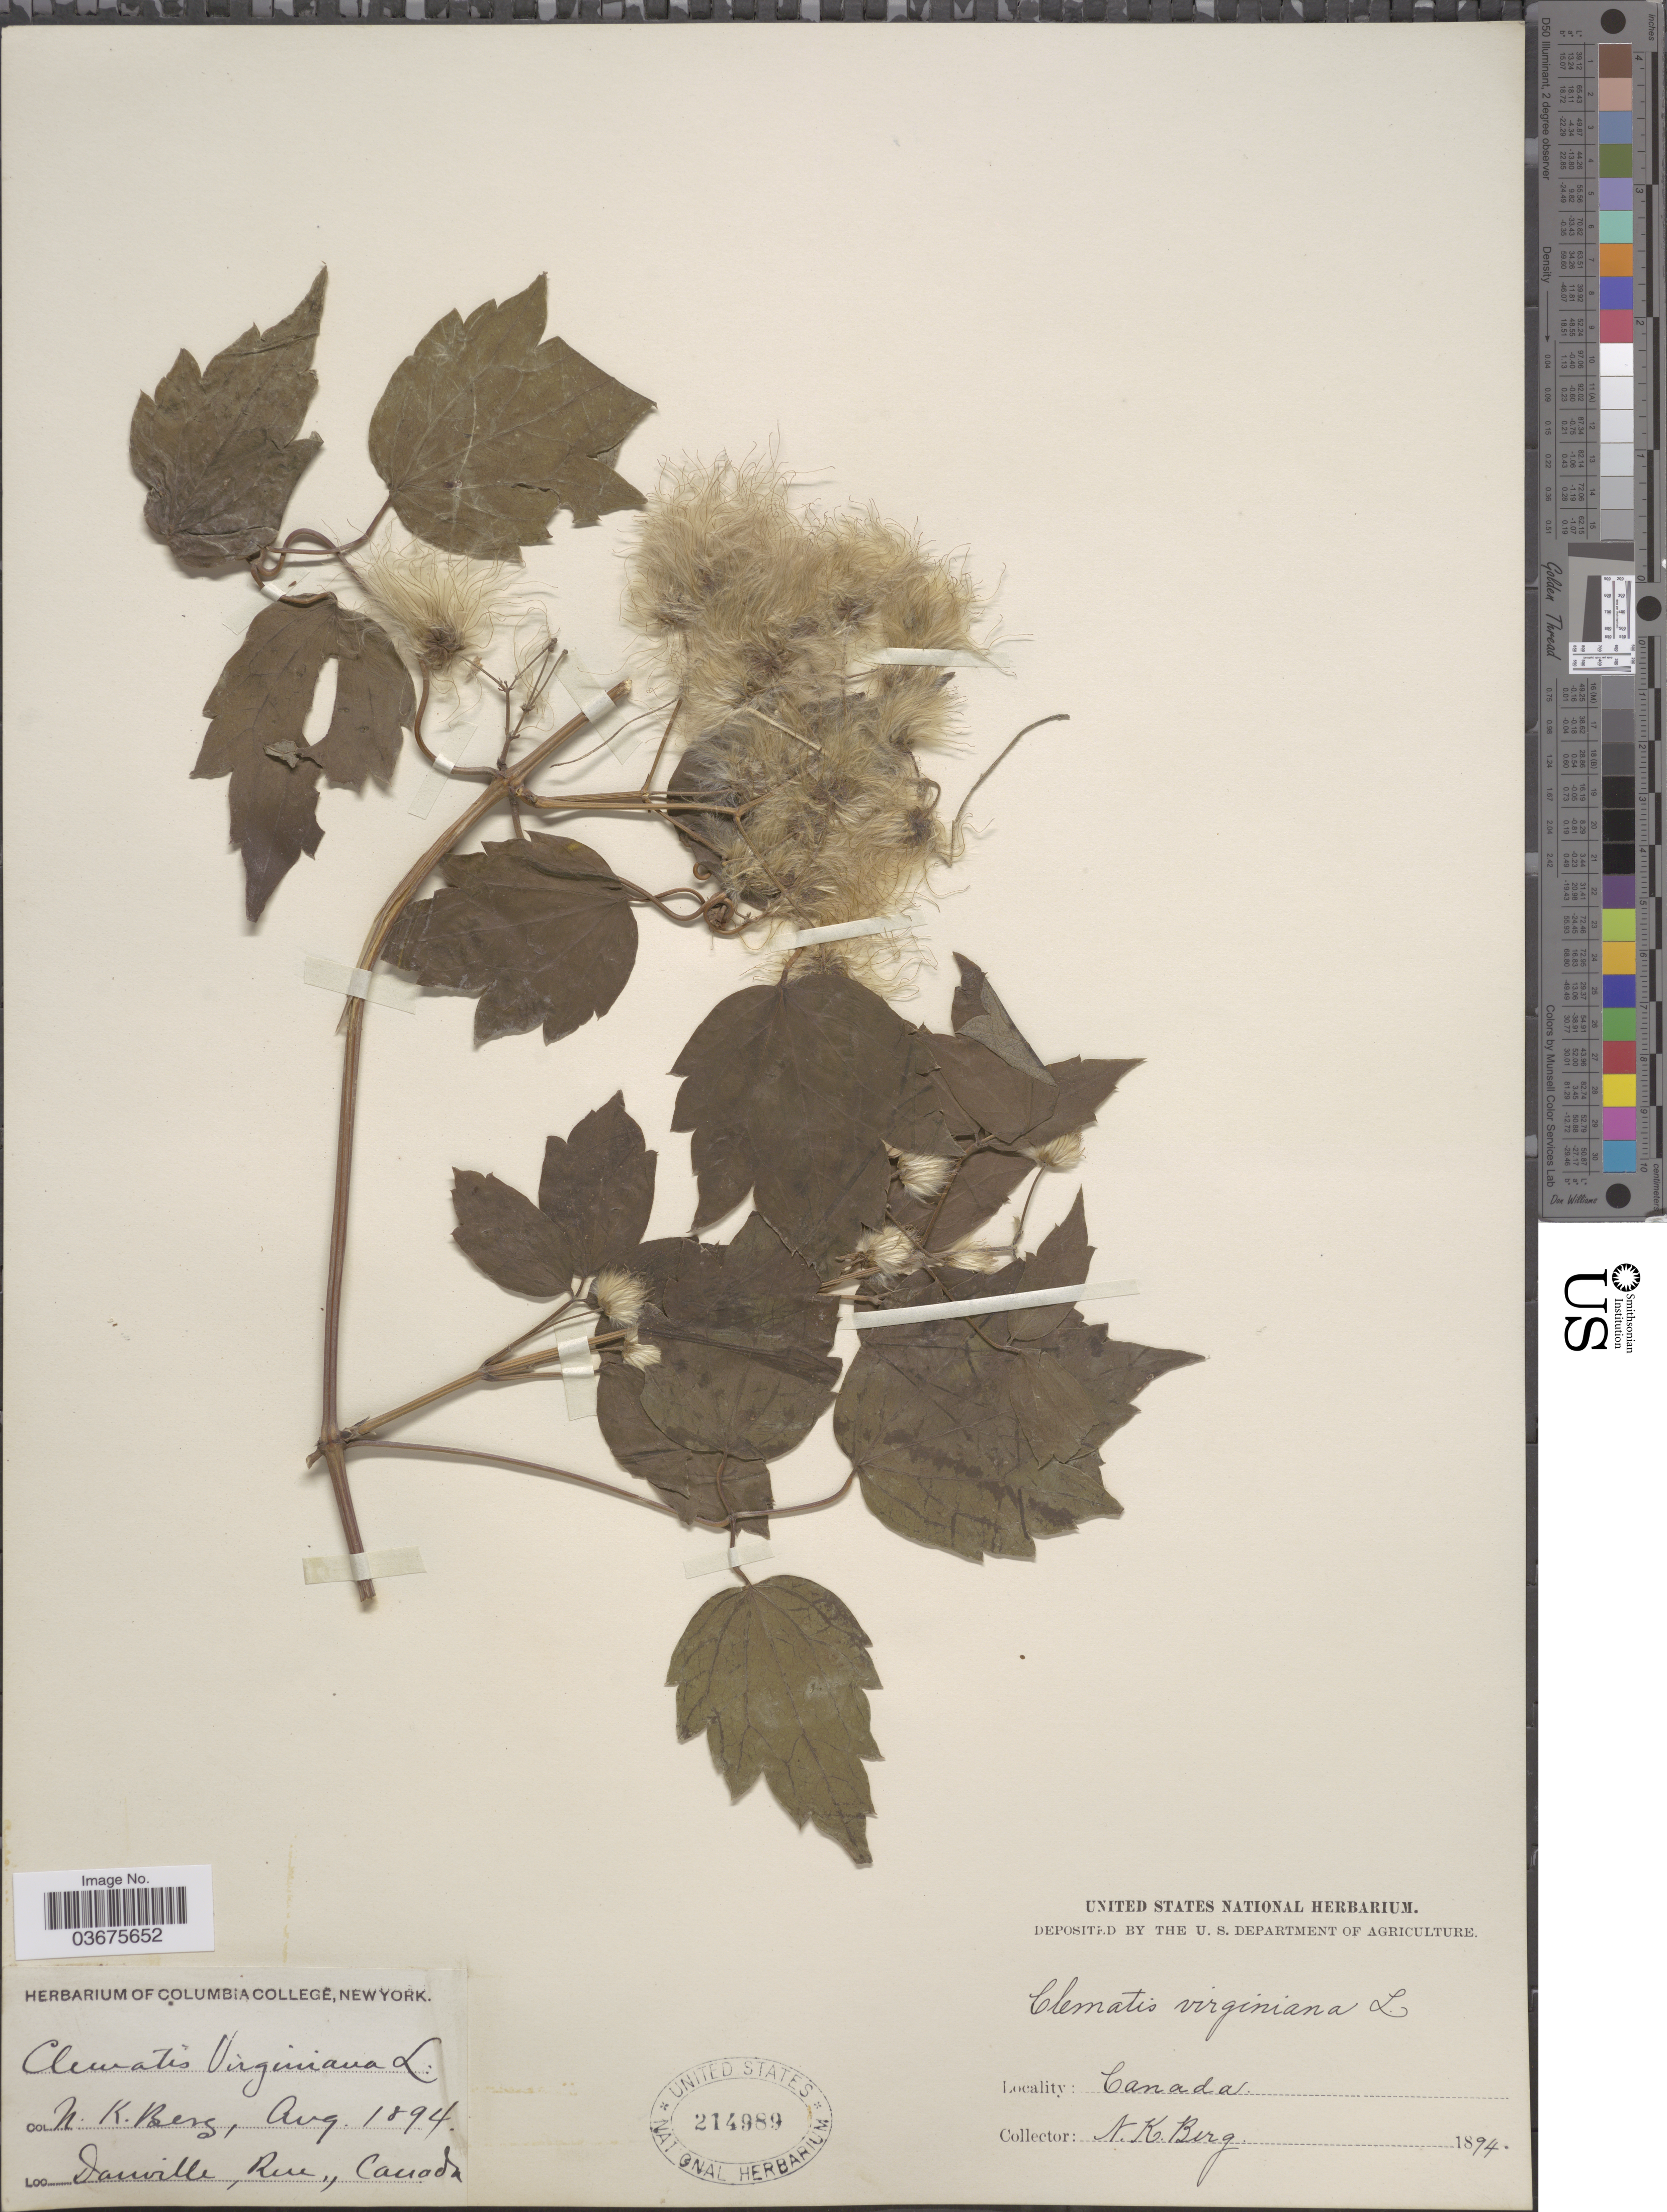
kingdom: Plantae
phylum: Tracheophyta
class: Magnoliopsida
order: Ranunculales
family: Ranunculaceae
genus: Clematis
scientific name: Clematis virginiana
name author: L.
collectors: N. Berg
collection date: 1944-08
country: Canada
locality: Danville, Que.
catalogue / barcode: US 214989